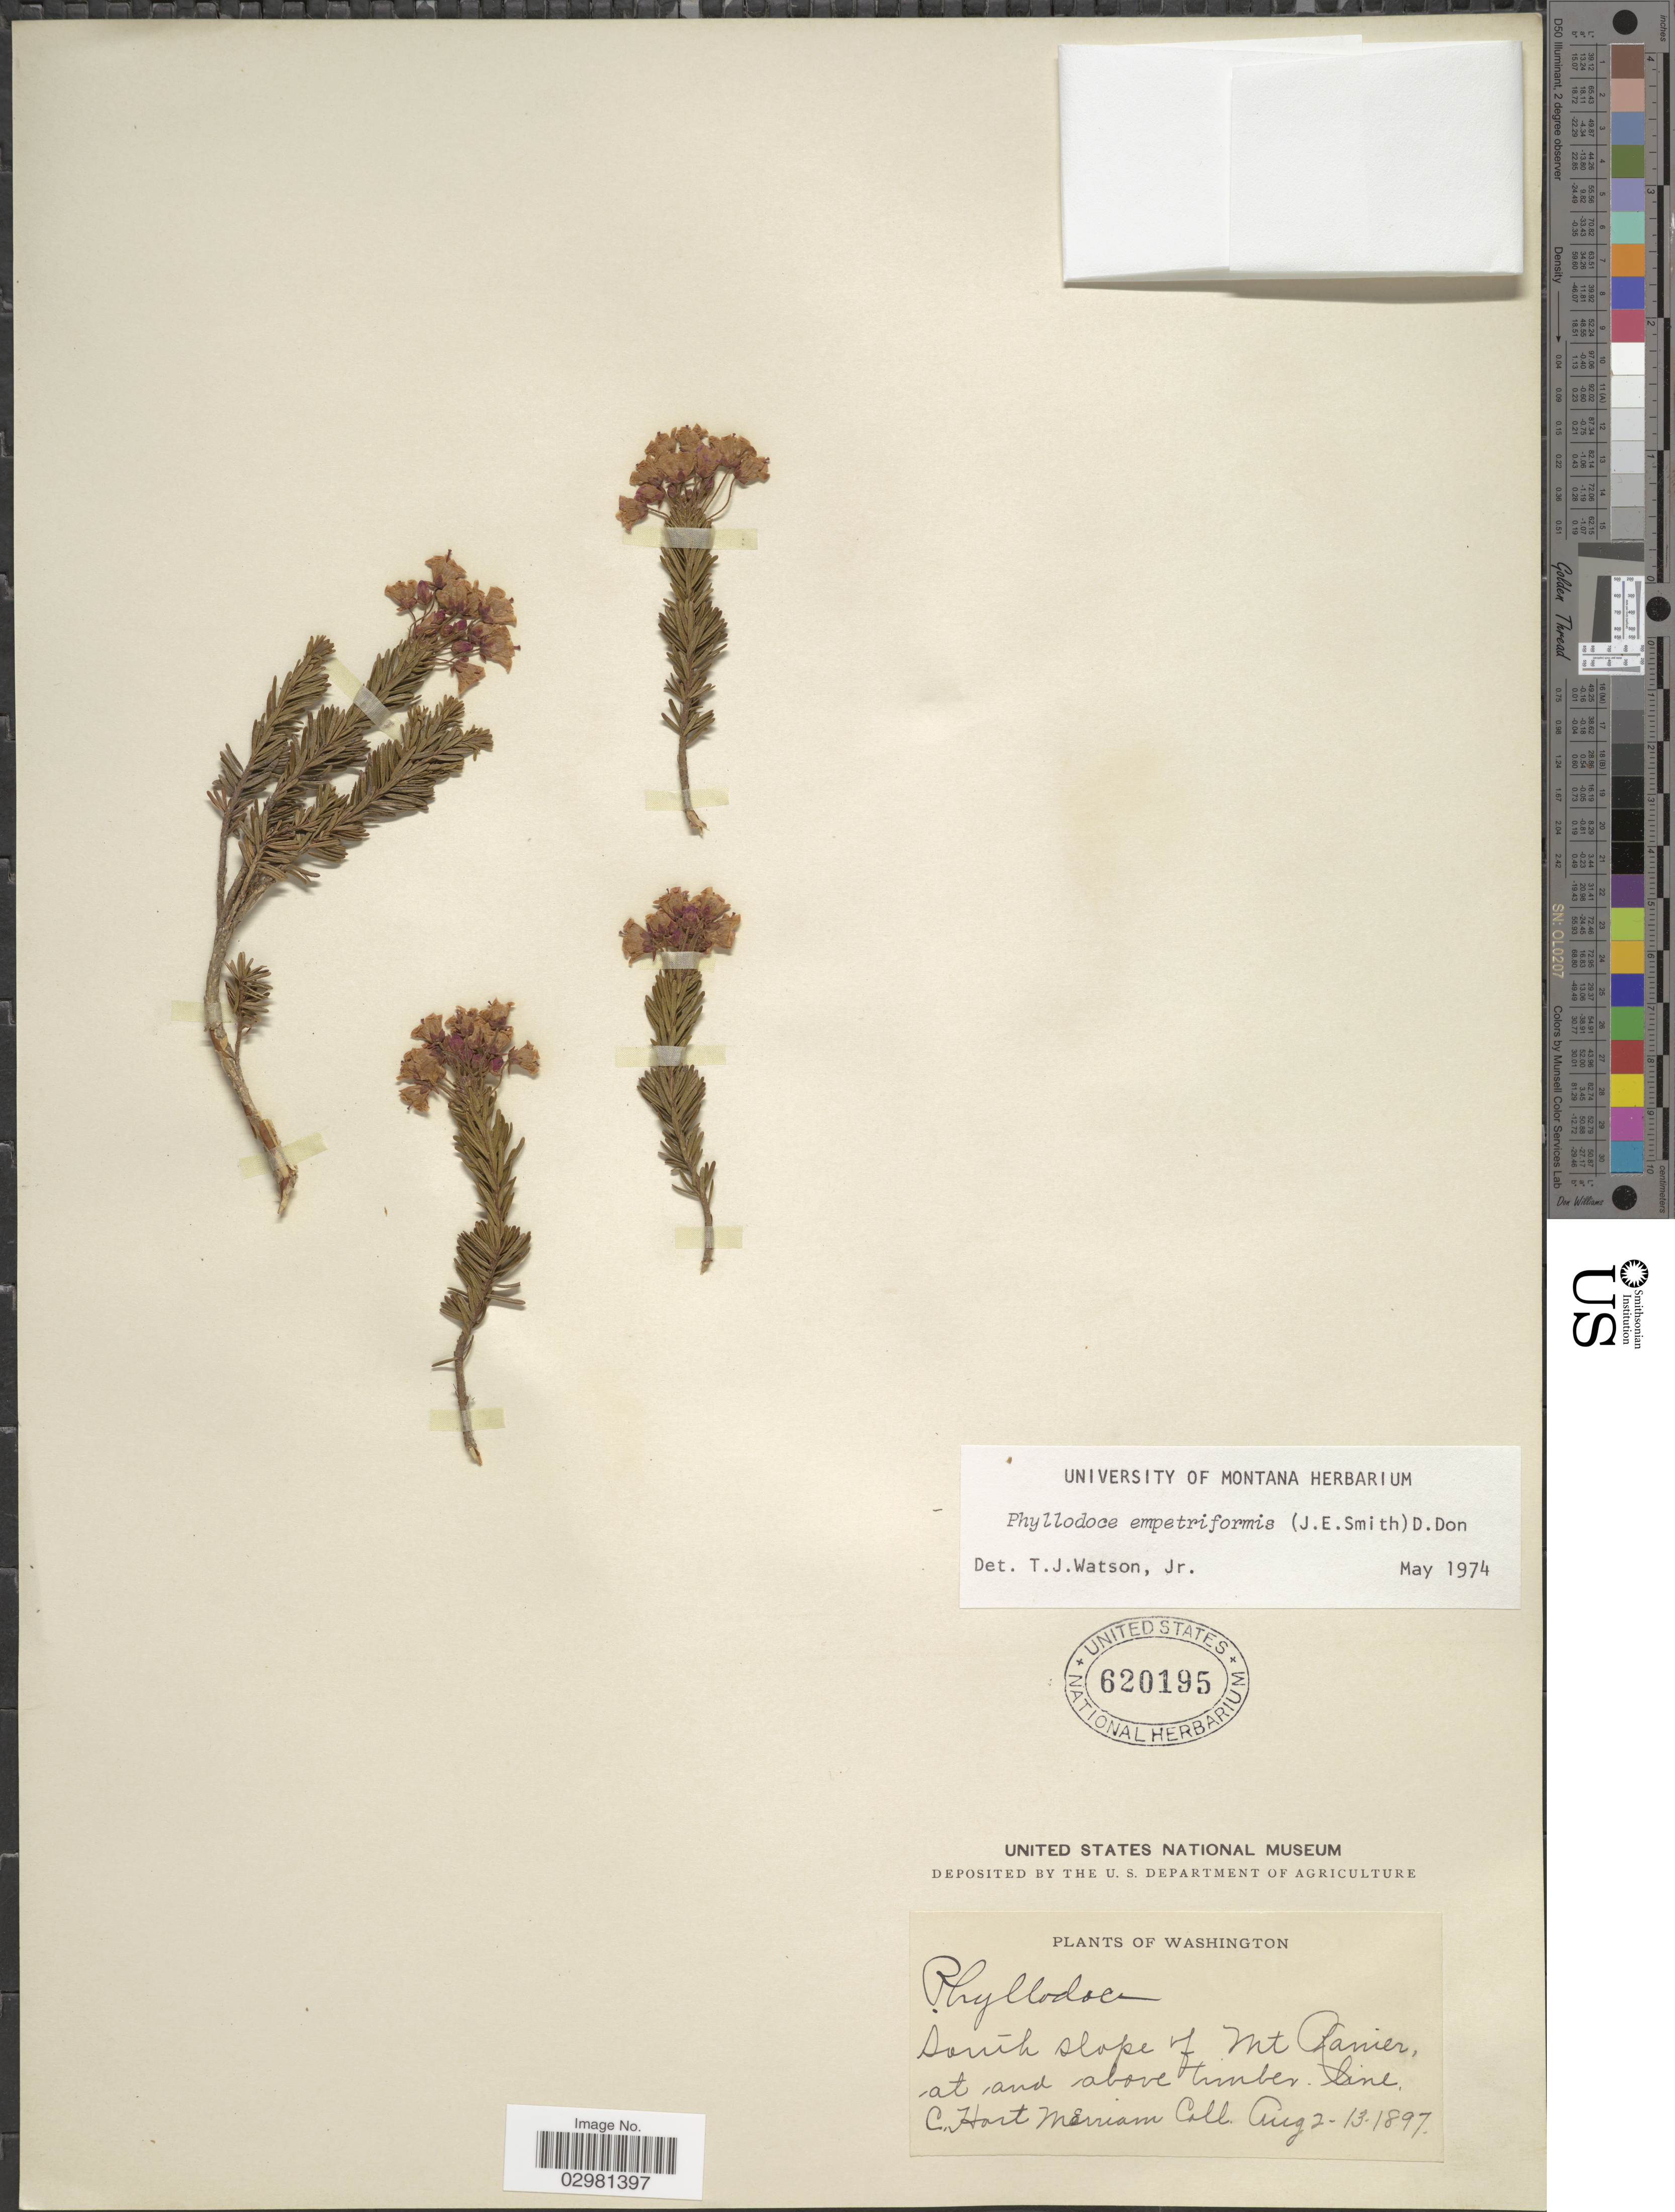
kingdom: Plantae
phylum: Tracheophyta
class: Magnoliopsida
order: Ericales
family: Ericaceae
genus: Phyllodoce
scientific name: Phyllodoce empetiformis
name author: (Small) D. Don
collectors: C. Merriam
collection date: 1897-08-02/1897-08-13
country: United States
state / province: Washington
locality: South slope of Mt Ranier, at and above timber line.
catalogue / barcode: US 620195